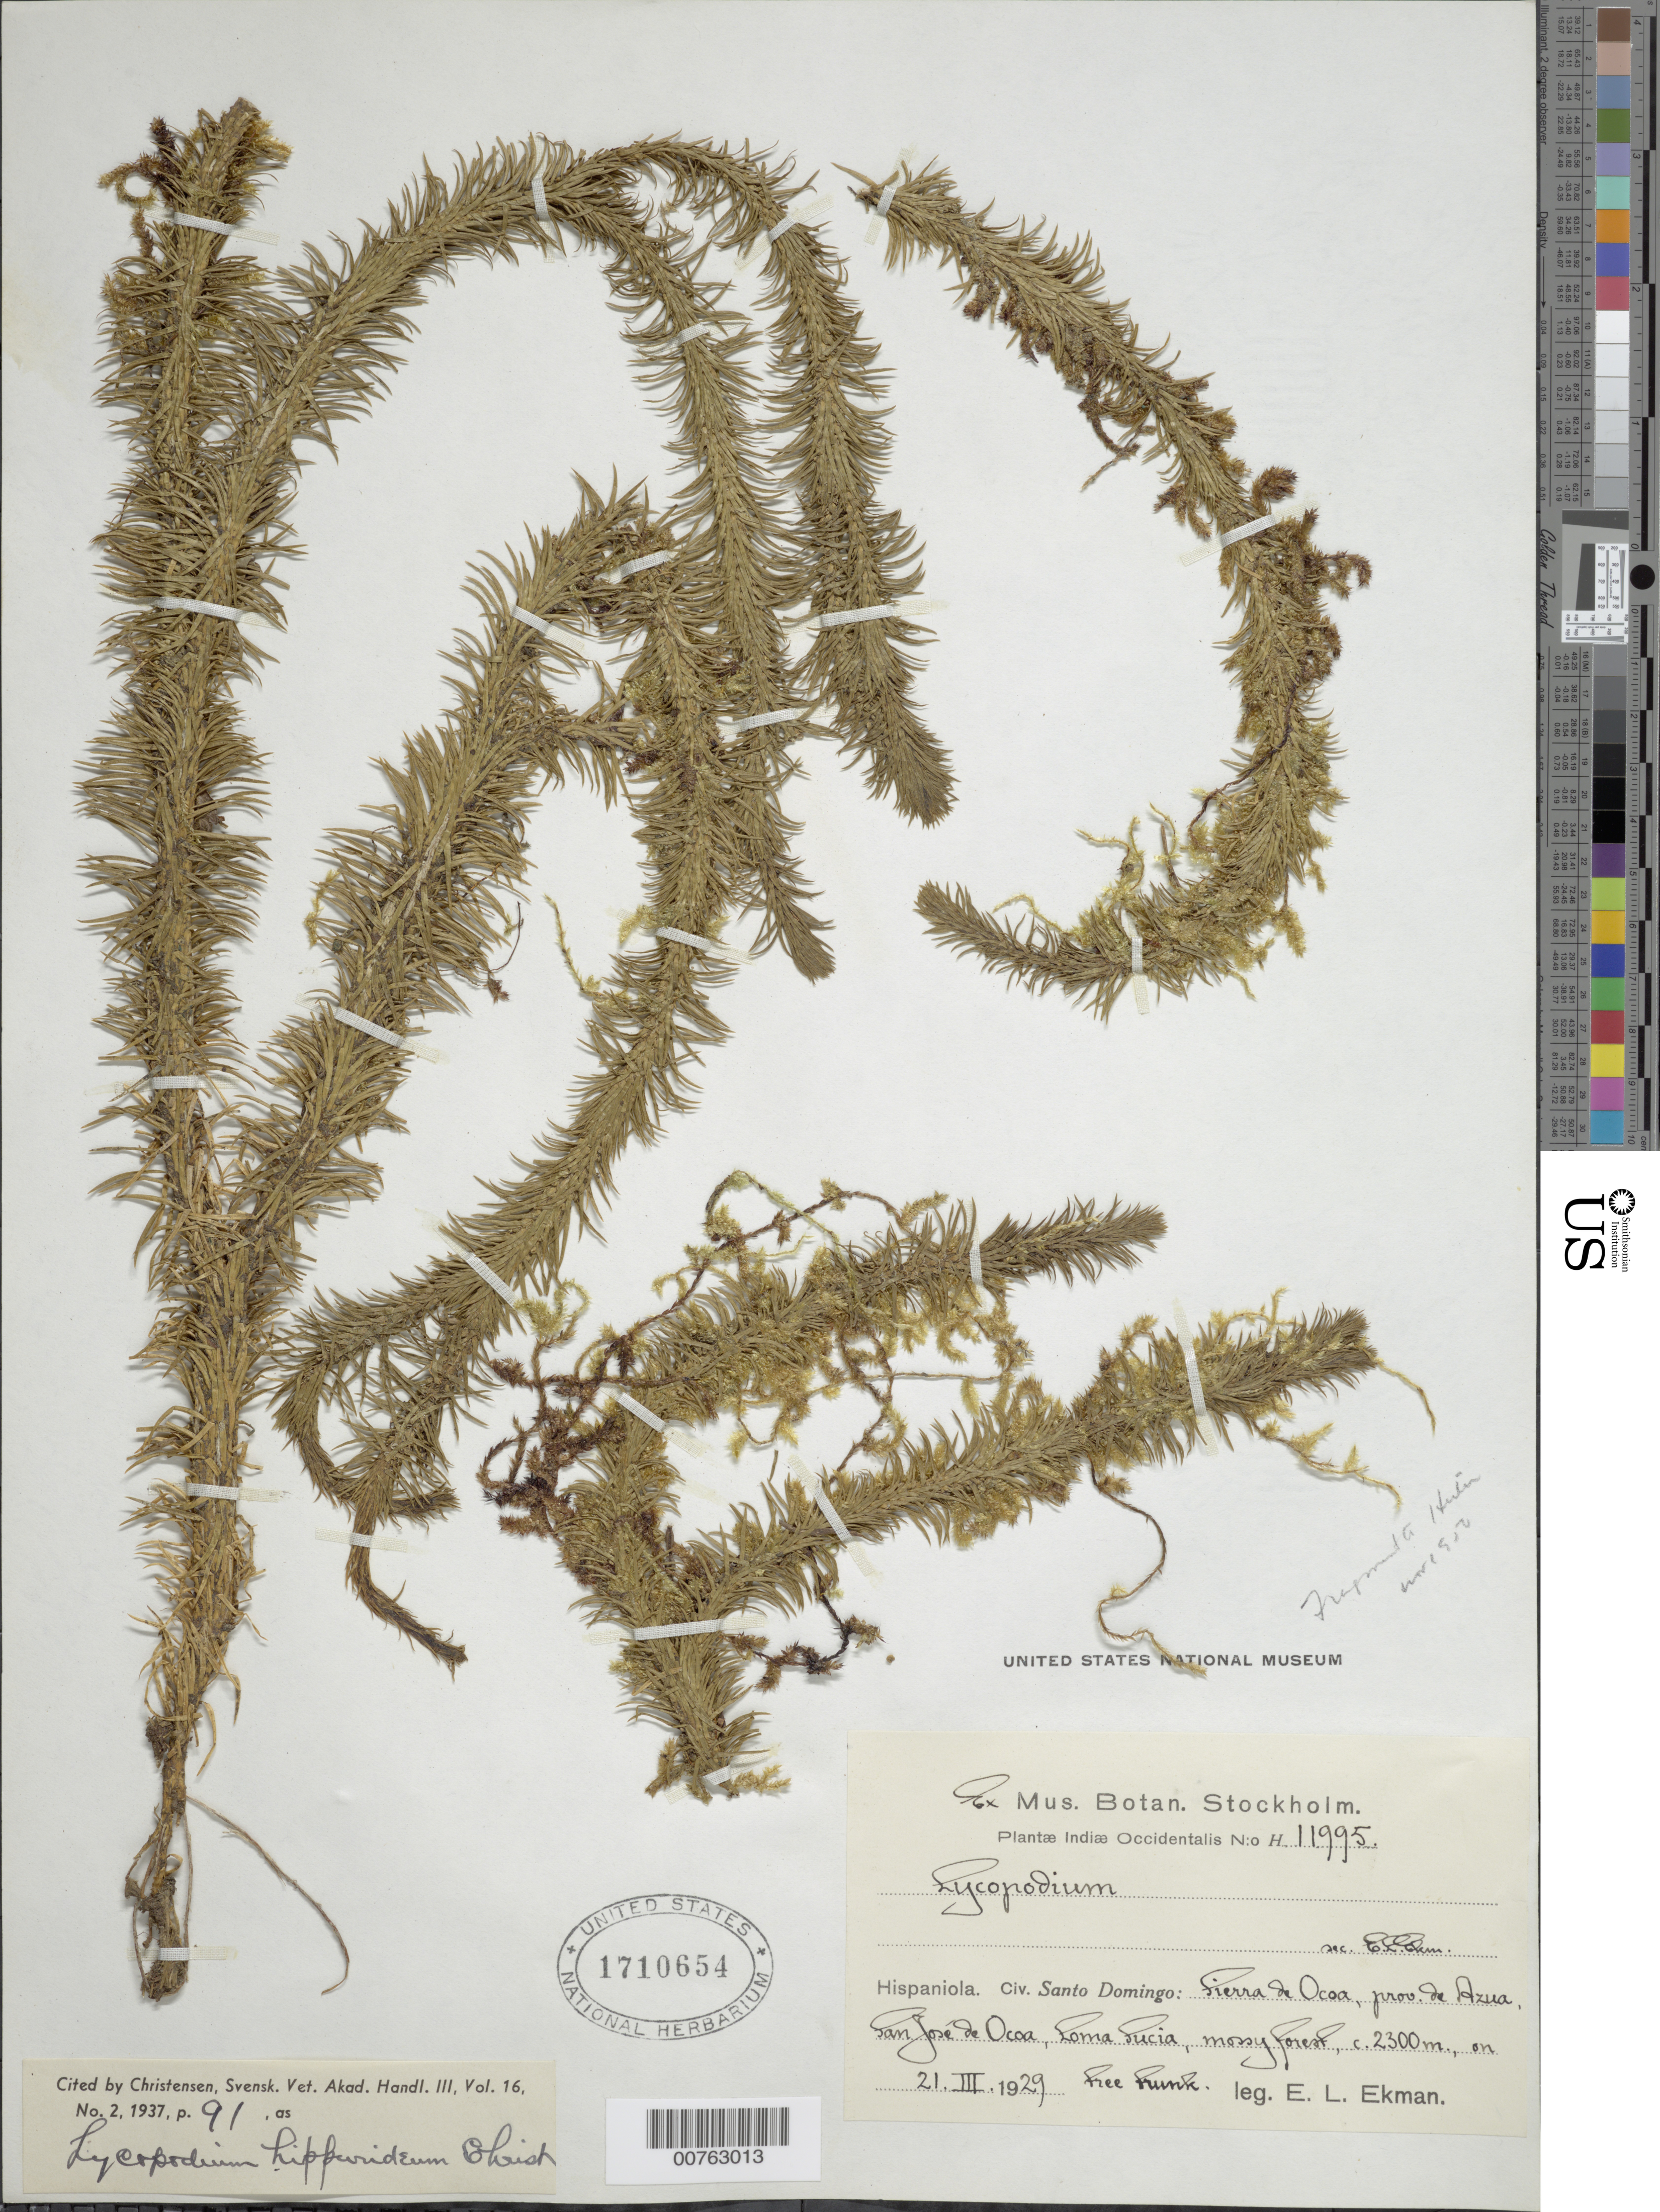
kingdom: Plantae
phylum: Tracheophyta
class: Lycopodiopsida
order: Lycopodiales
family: Lycopodiaceae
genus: Phlegmariurus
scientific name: Phlegmariurus hippurideus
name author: (Christ) B. Øllg.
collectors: E. L. Ekman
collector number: H 11995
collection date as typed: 21 Mar 1929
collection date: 1929-03-21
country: Dominican Republic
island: Hispaniola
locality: Sierra de Ocoa. Province of San Jose de Ocoa, Loma Sucia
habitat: Mossy forest, on tree trunk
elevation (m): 2300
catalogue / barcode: US 1710654